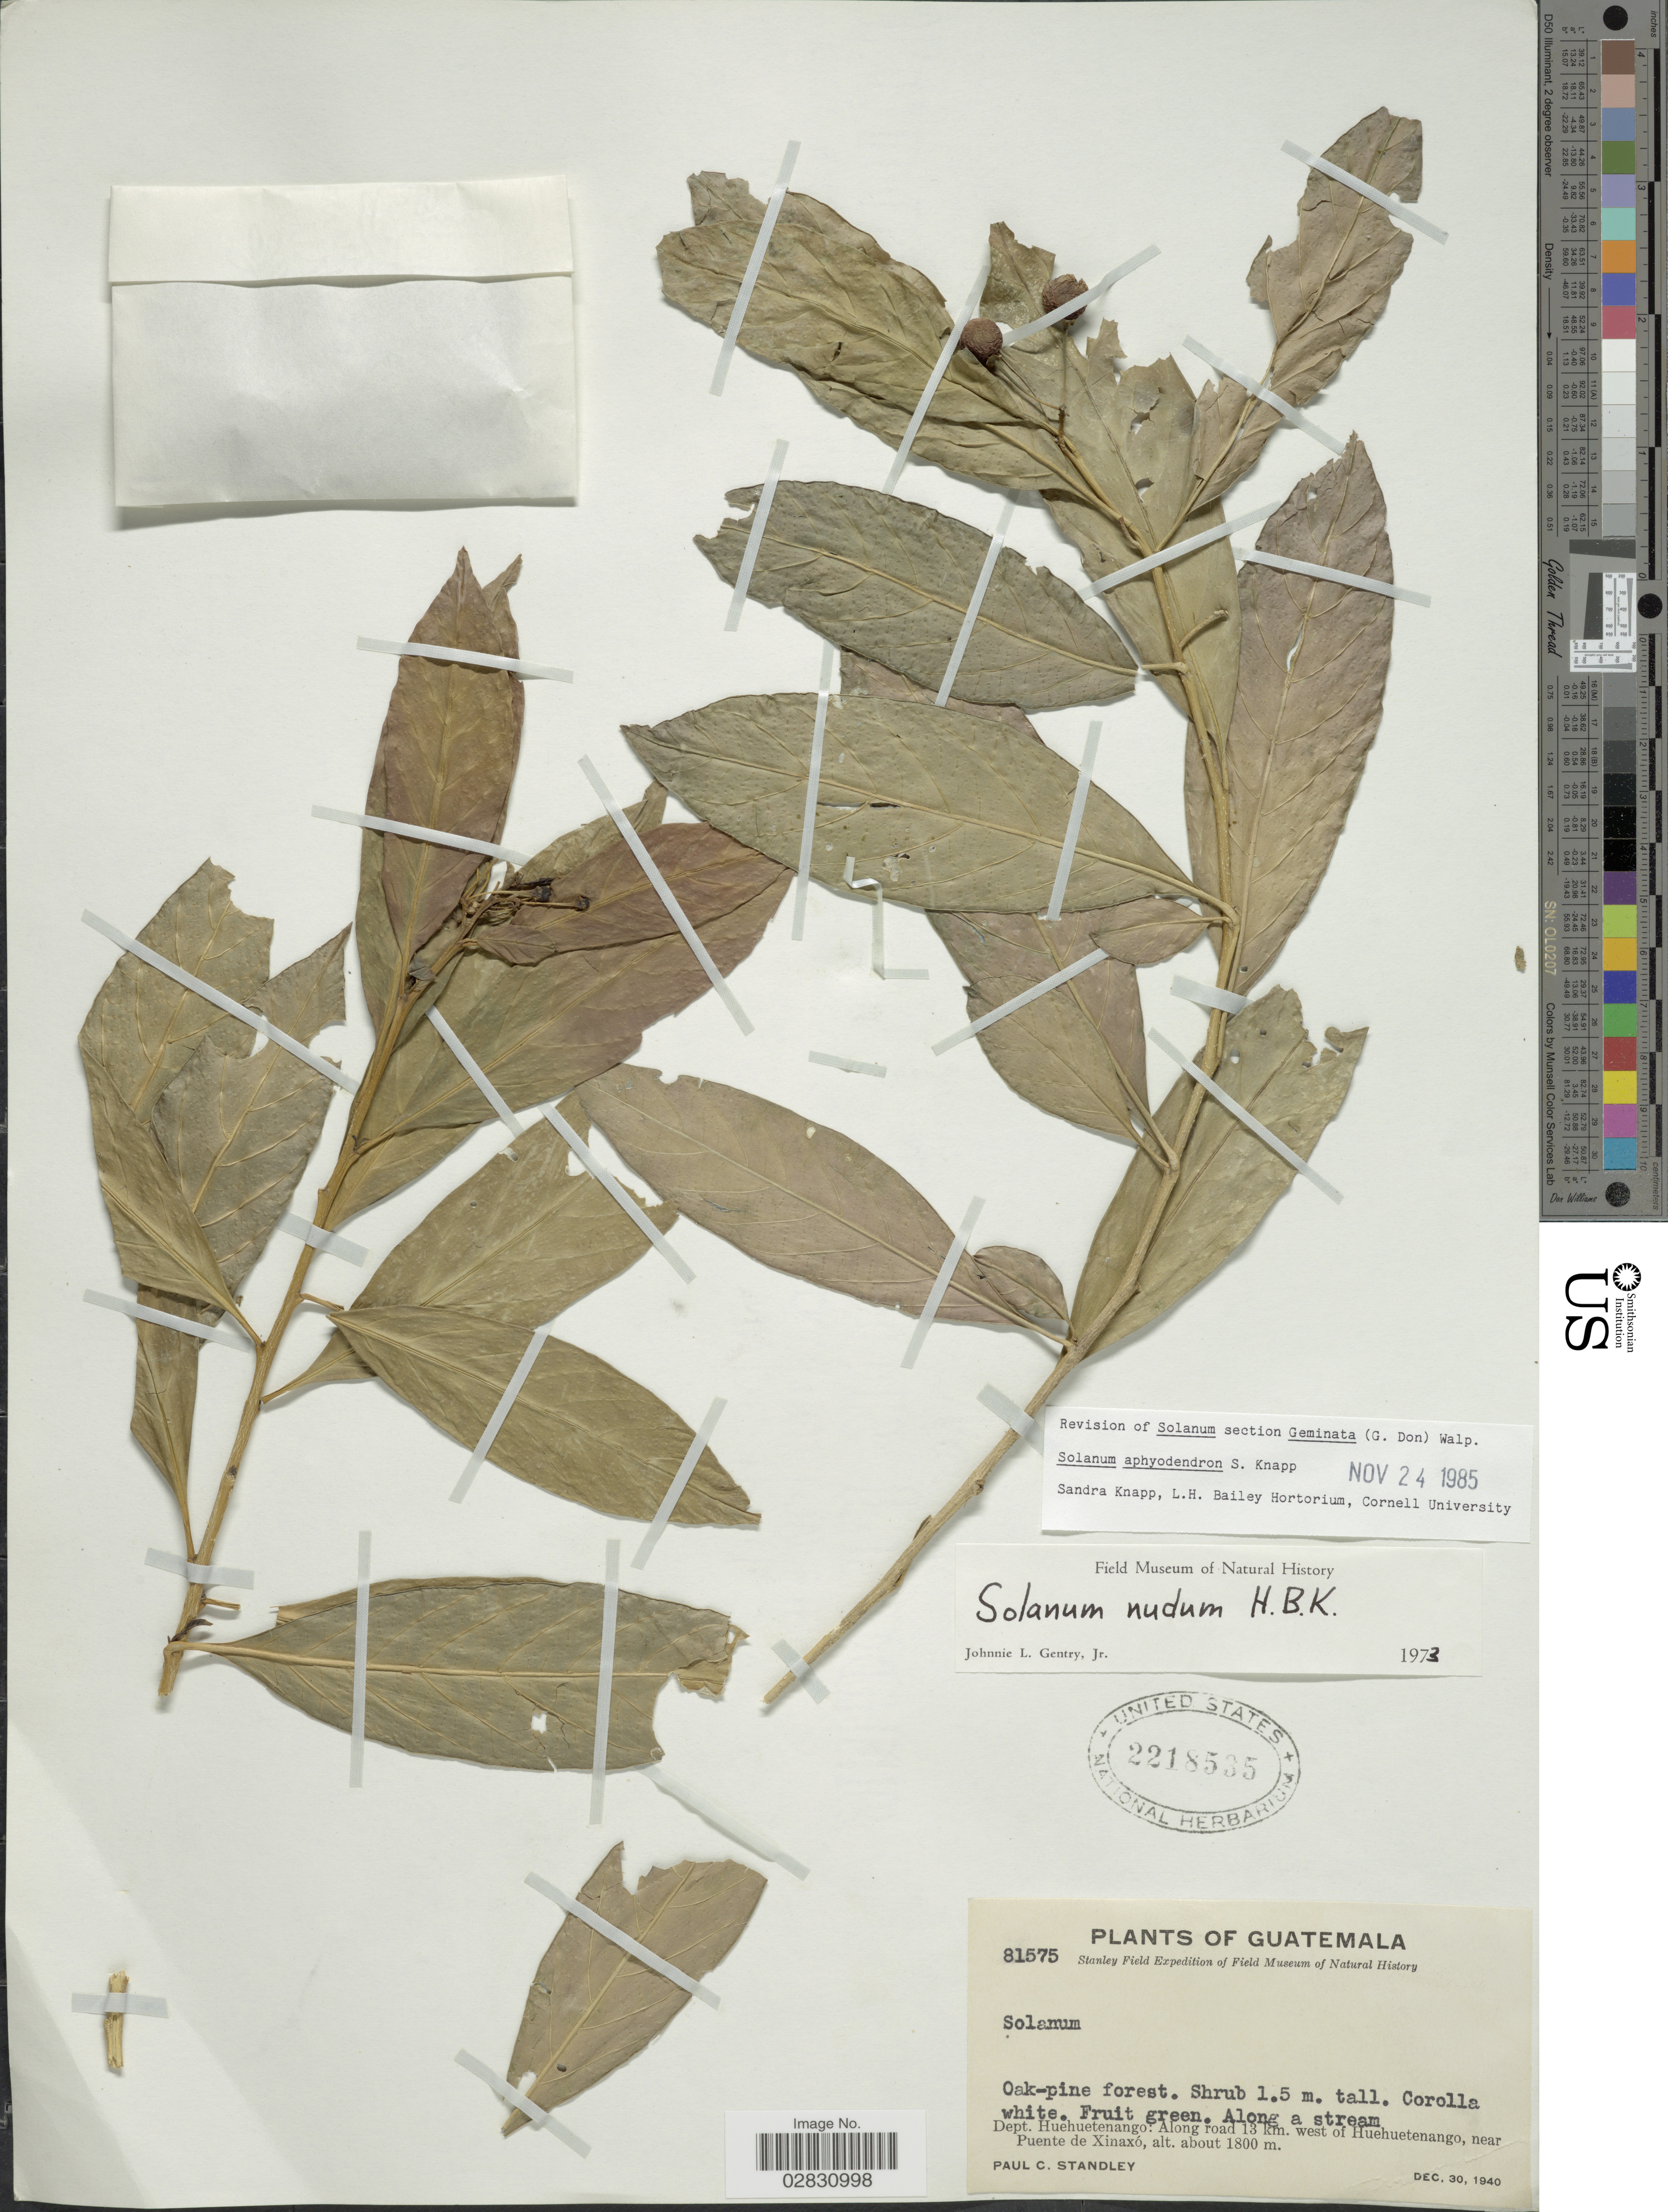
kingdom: Plantae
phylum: Tracheophyta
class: Magnoliopsida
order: Solanales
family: Solanaceae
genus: Solanum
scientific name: Solanum aphyodendron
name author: S. Knapp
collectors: P. C. Standley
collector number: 81575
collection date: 1940-12-30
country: Guatemala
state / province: Huehuetenango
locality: Along a stream. Dept. Huehuetenango: Along road 13 km. west of Huehuetenango, near Puente de Xinaxó.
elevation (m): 1800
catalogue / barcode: US 2218535